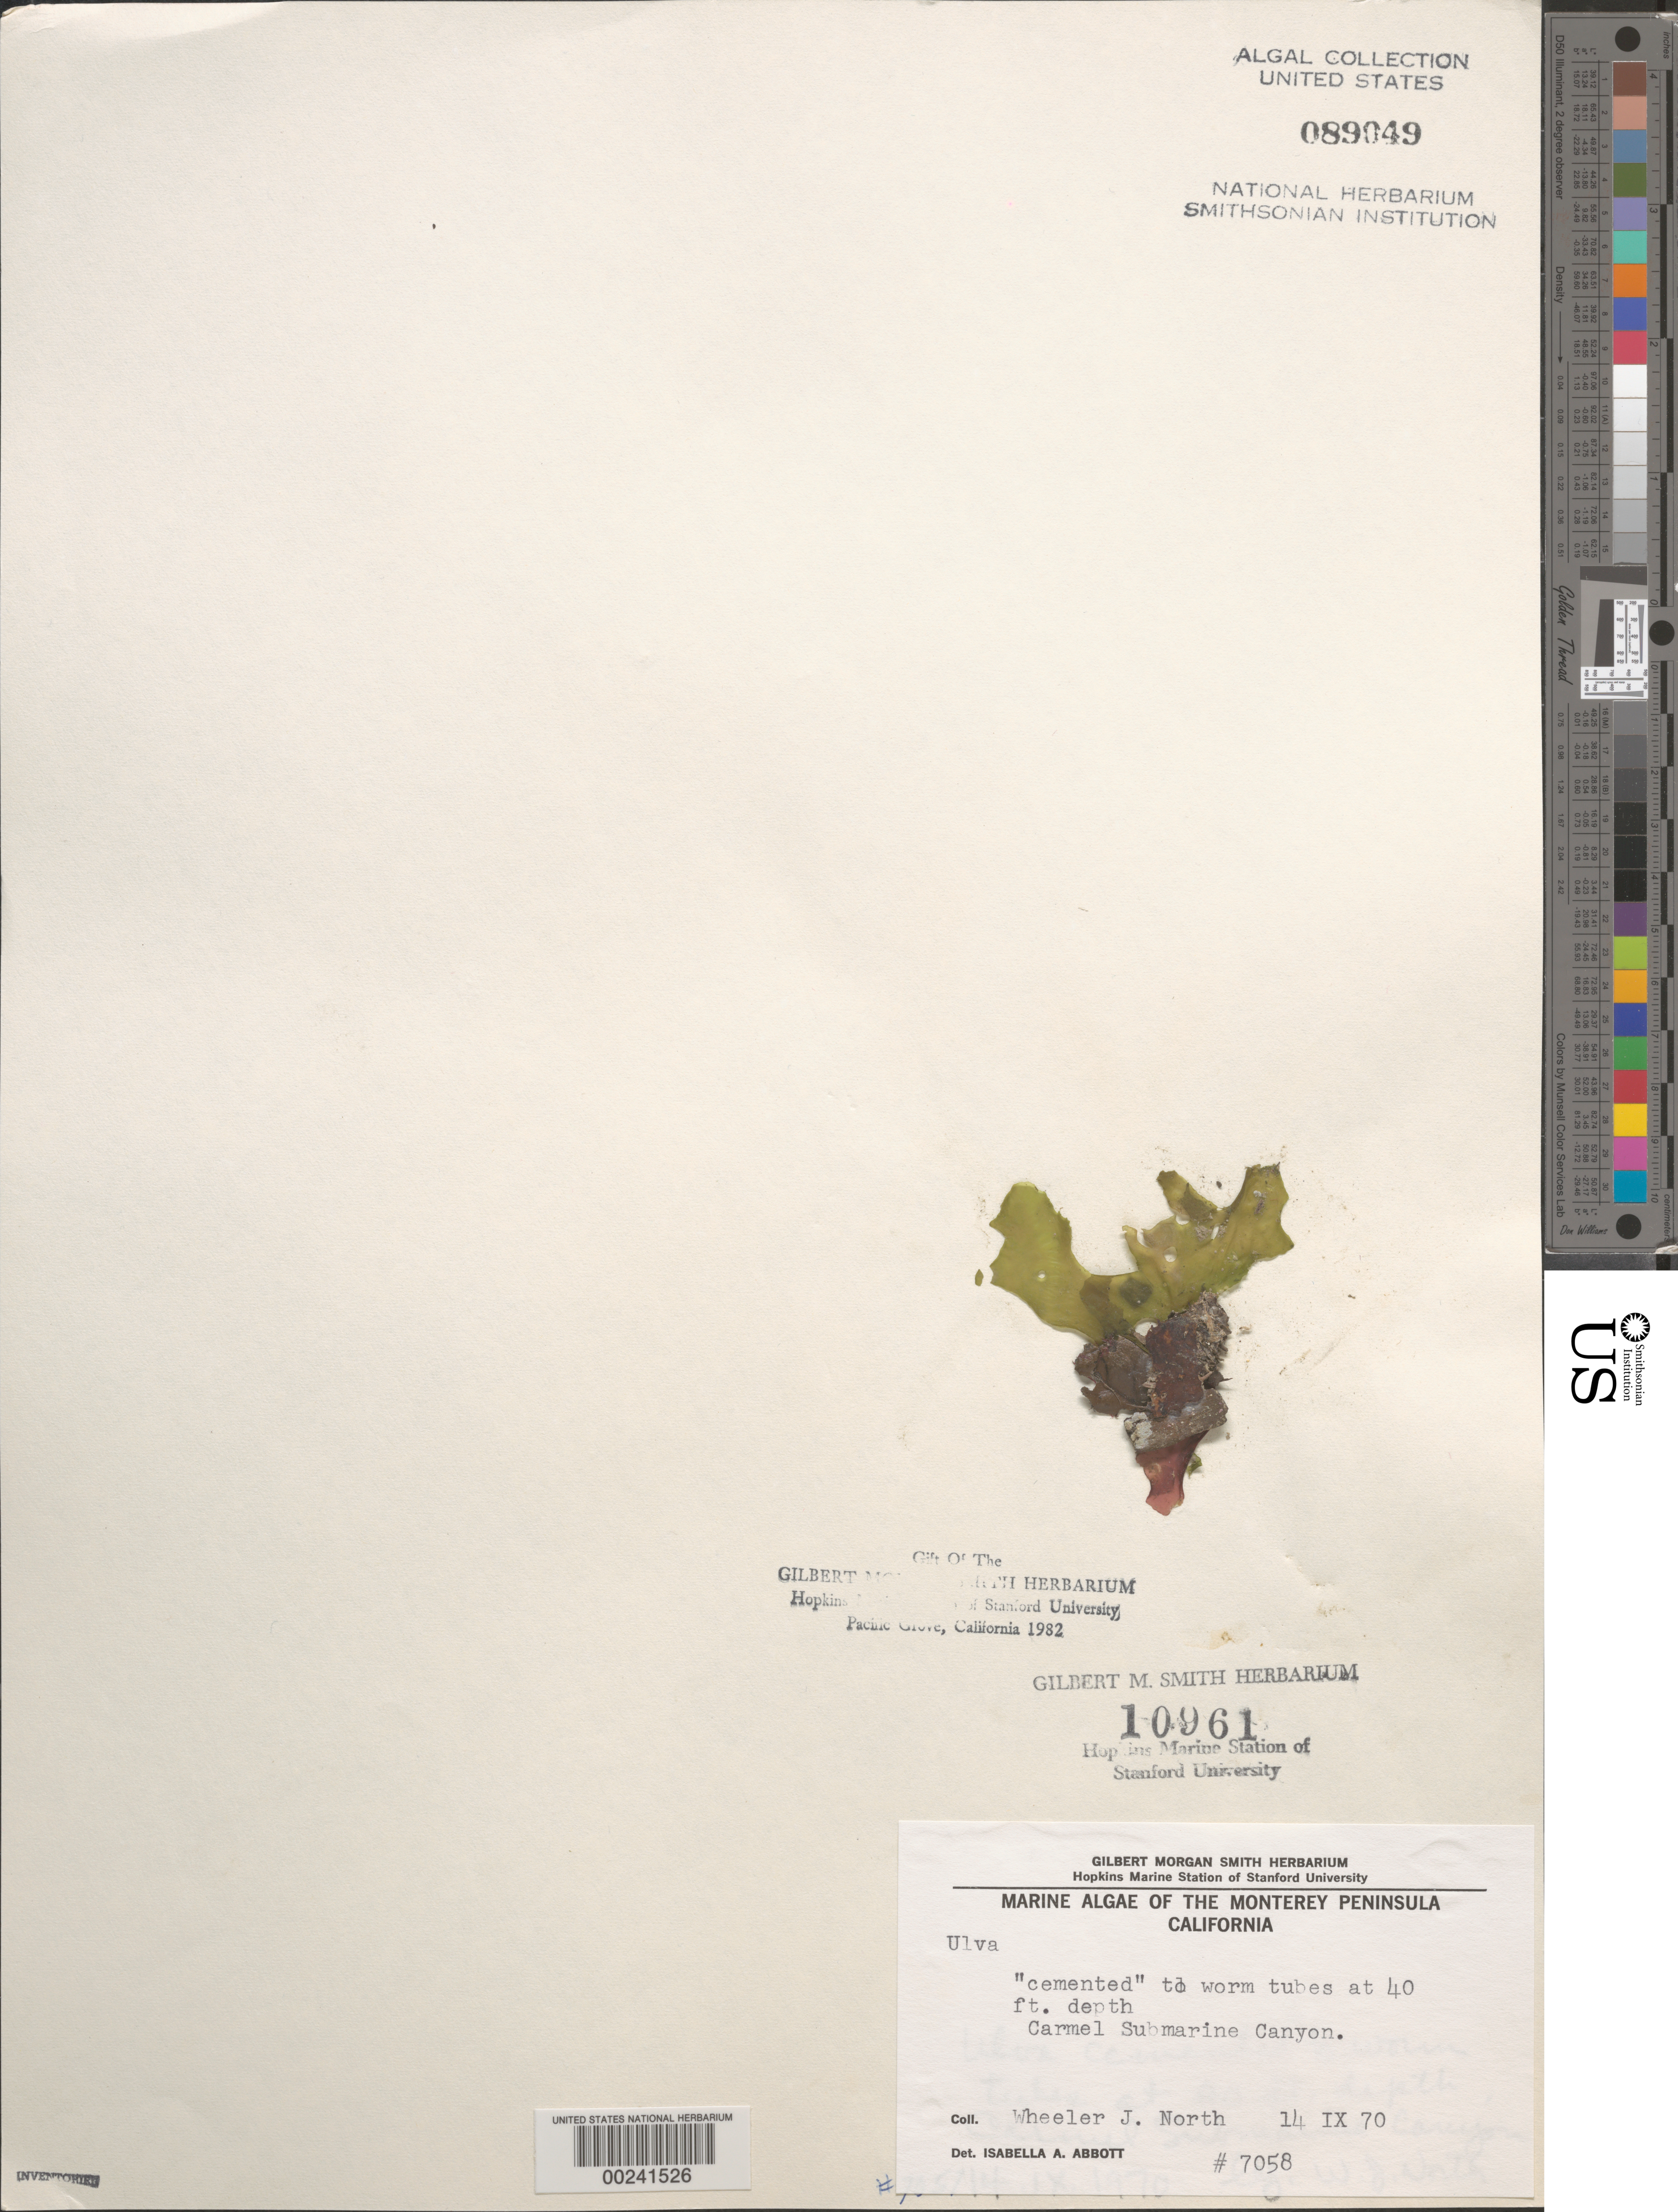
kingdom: Plantae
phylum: Chlorophyta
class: Ulvophyceae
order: Ulvales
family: Ulvaceae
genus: Ulva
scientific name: Ulva sp.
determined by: Abbott, Isabella A.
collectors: W. North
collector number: IAA 7058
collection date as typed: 14 Sep 1970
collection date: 1970-09-14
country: United States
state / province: California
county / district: Monterey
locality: Carmel Submarine Canyon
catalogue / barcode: US 89049